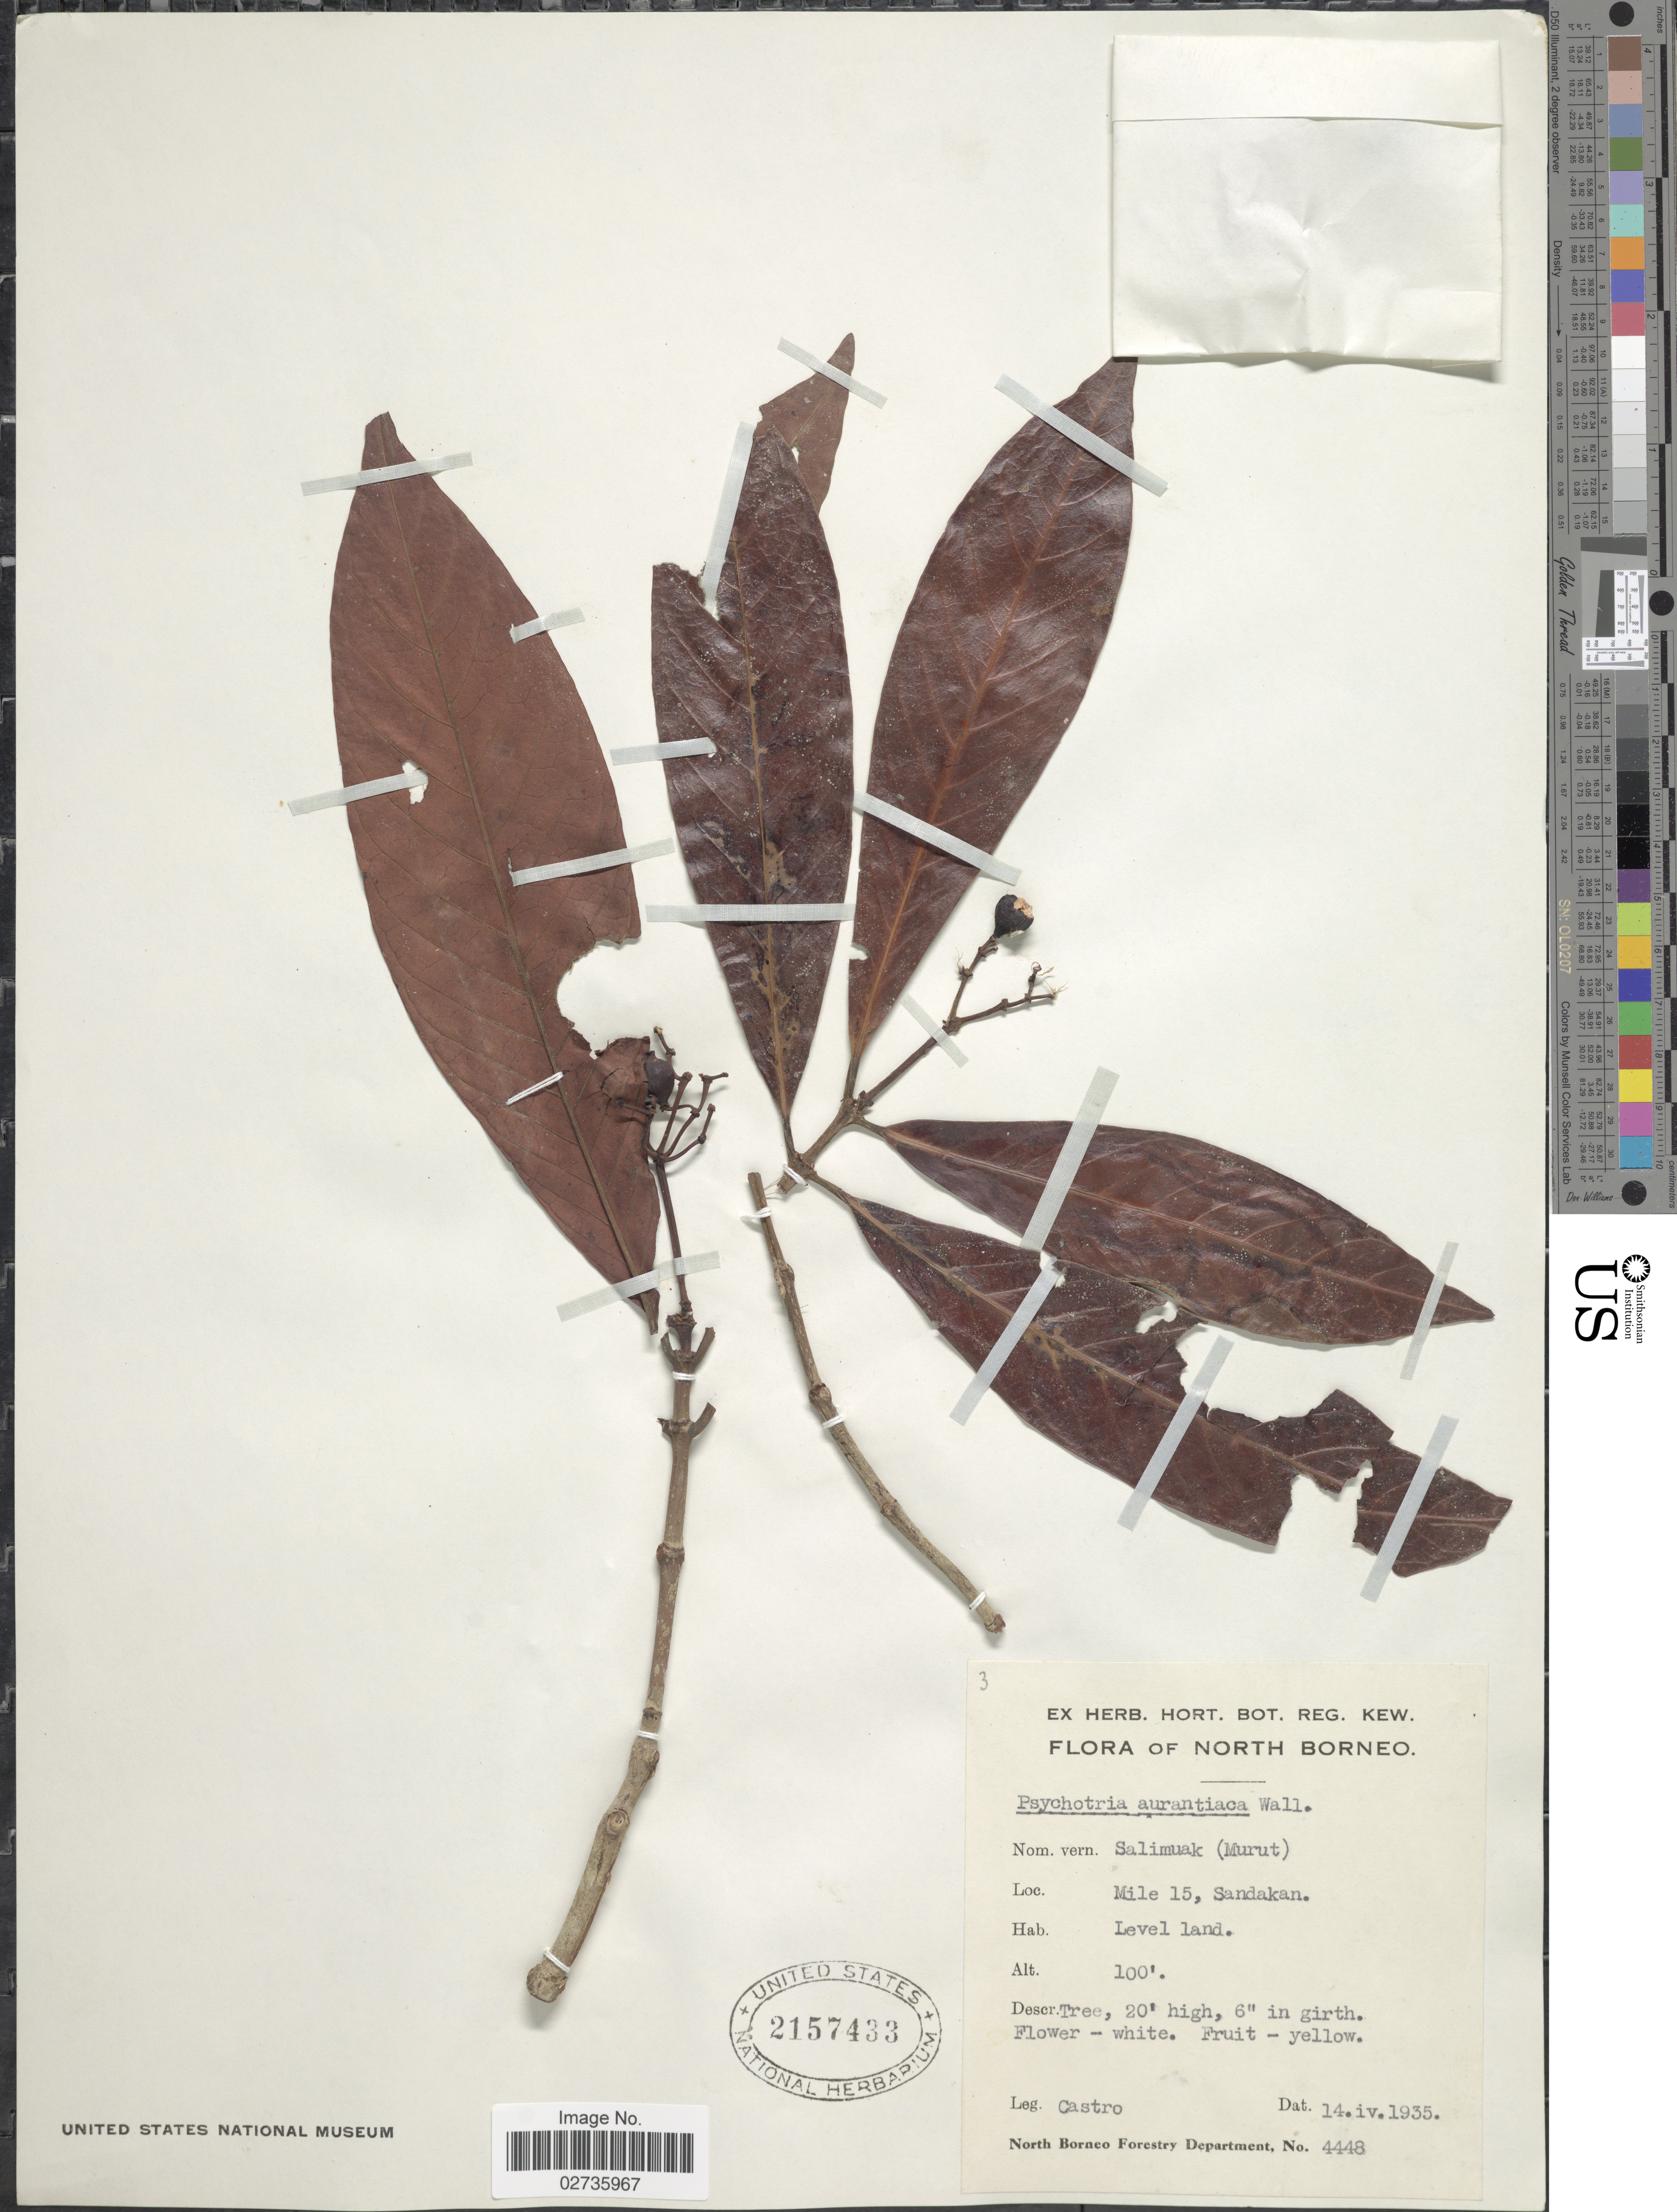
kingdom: Plantae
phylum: Tracheophyta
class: Magnoliopsida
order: Gentianales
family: Rubiaceae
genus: Psychotria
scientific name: Psychotria aurantiaca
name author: Wall.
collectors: -. Castro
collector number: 4448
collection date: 1935-04-14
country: Malaysia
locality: North Borneo, Mile 15, Sandakan, Level land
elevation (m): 30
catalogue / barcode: US 2157433